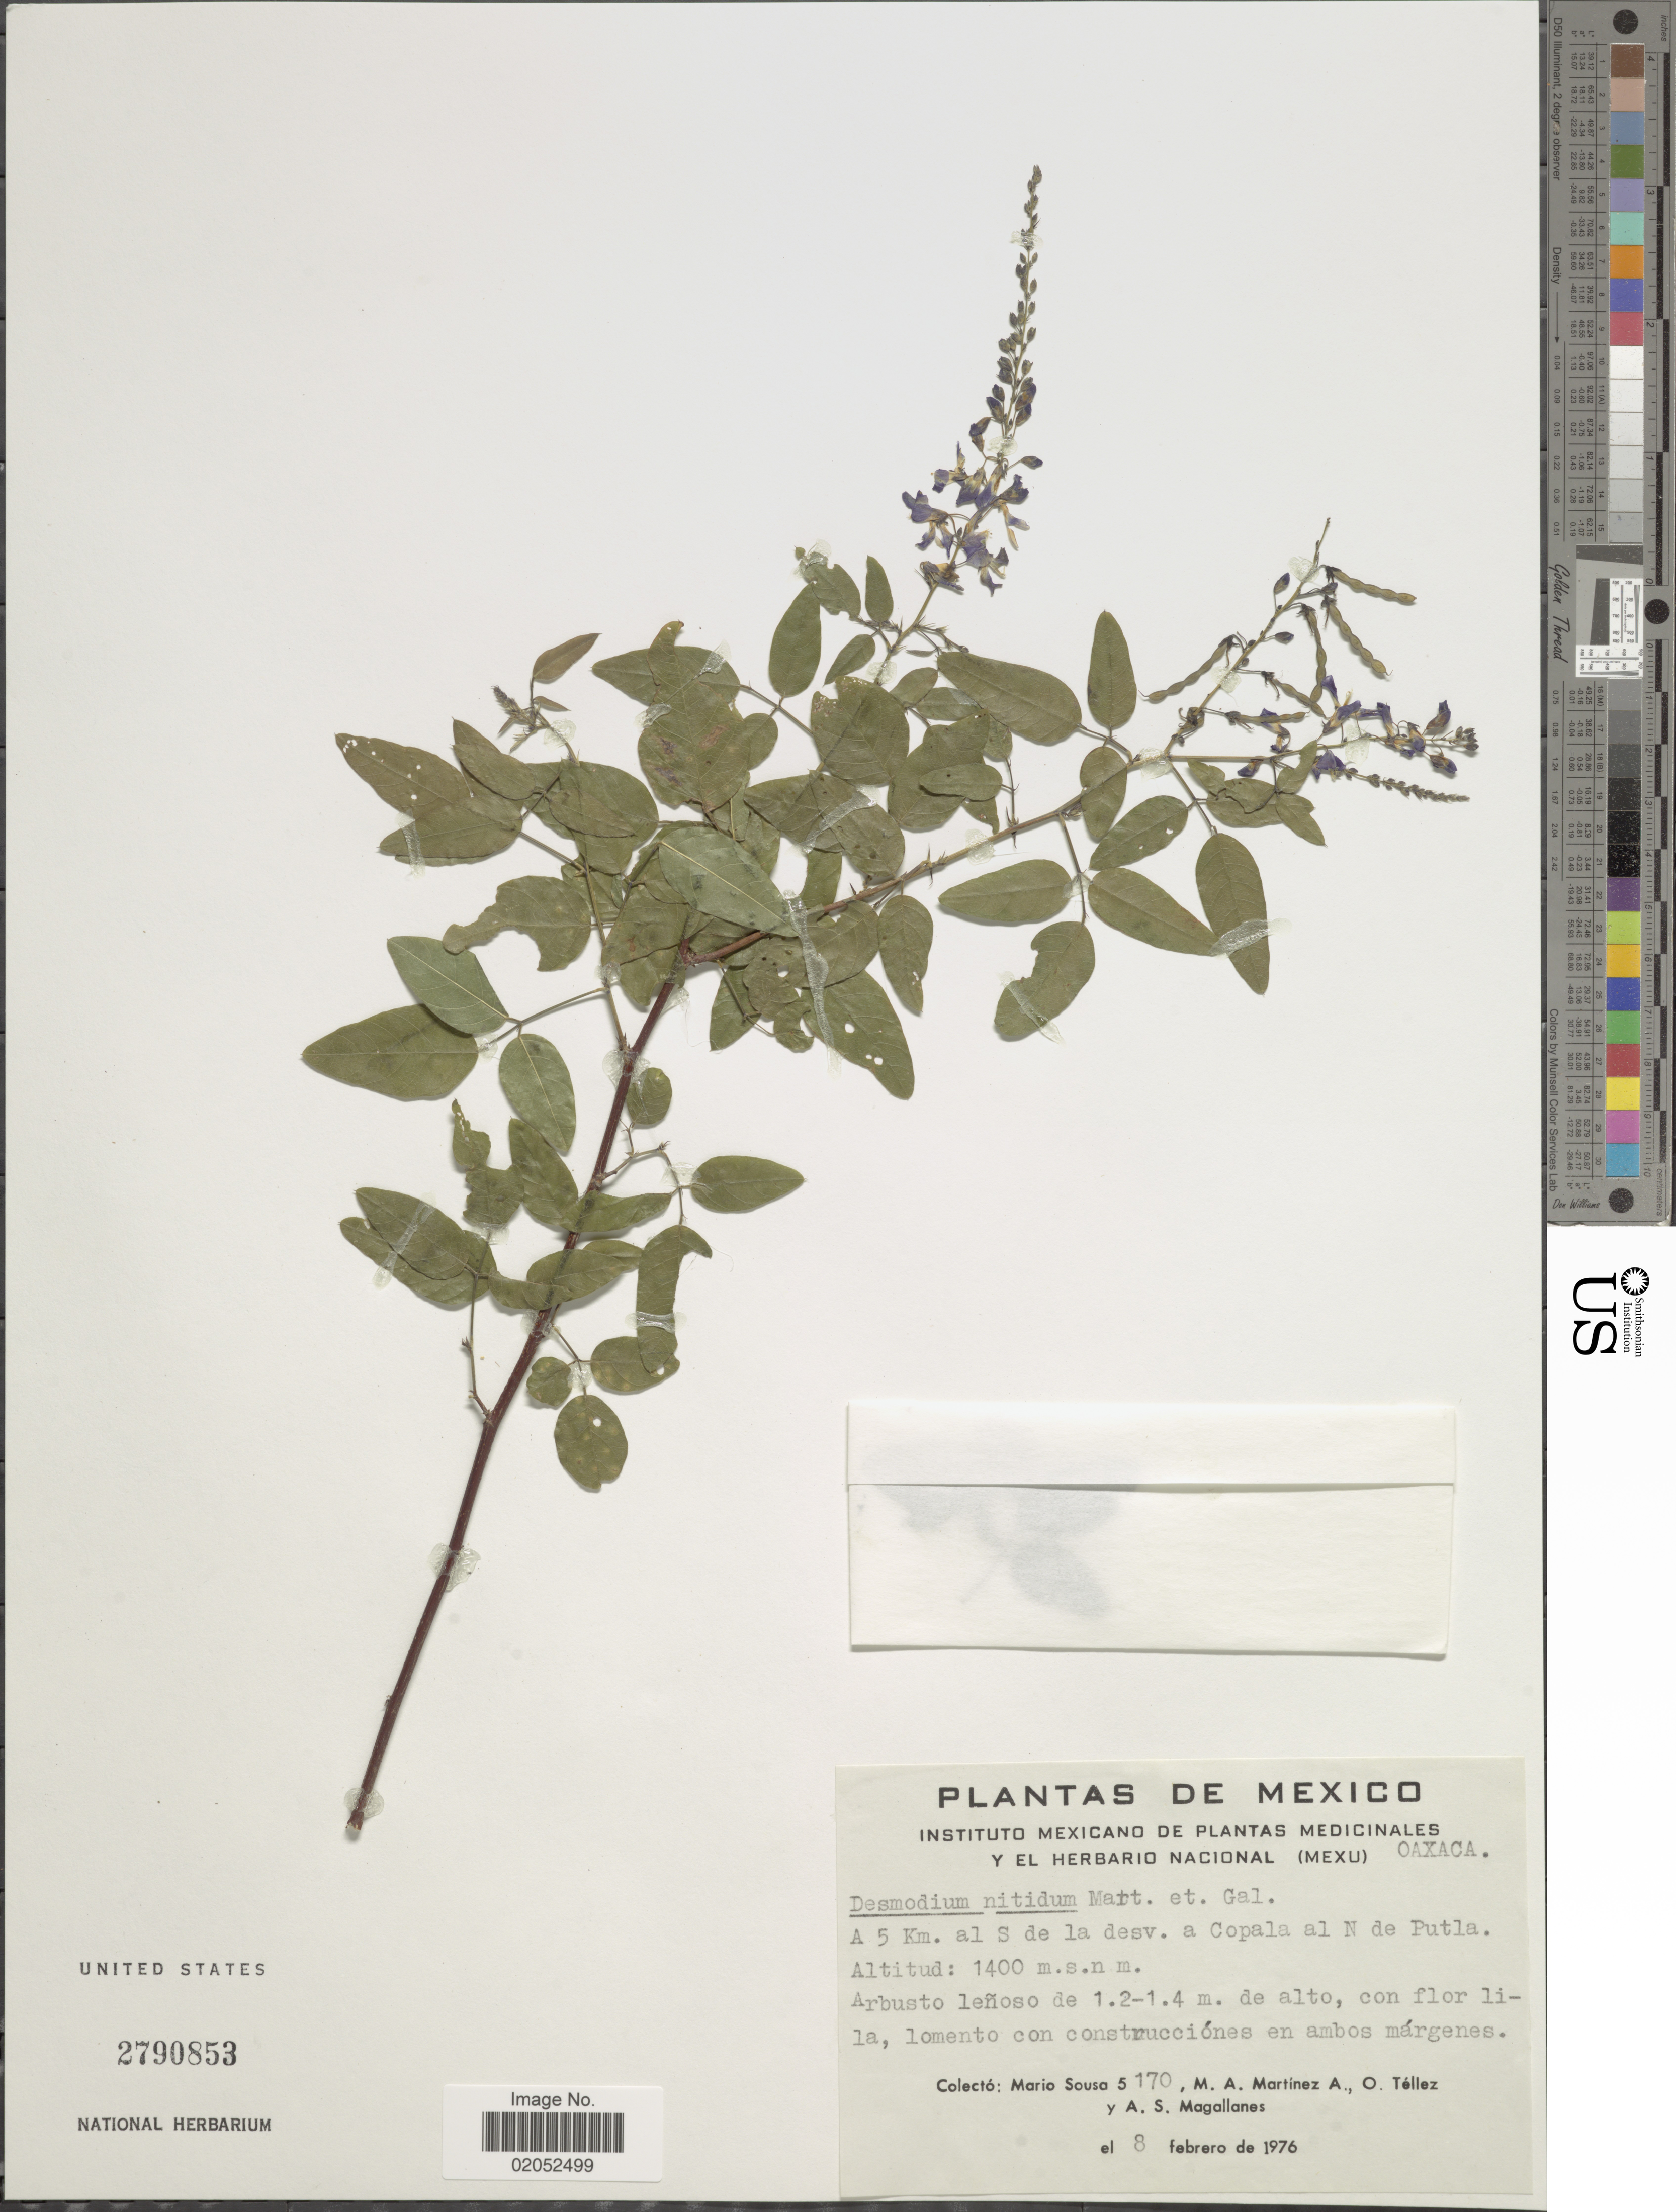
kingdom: Plantae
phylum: Tracheophyta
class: Magnoliopsida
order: Fabales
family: Fabaceae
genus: Desmodium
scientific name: Desmodium nitidum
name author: M. Martens & Galeotti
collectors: M. Sousa S., M. A. Martínez Alfaro, O. Tellez & A. Magallanes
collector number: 5170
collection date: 1976-02-08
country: Mexico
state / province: Oaxaca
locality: A 5 Km. al S de la desv. a Copala al N de Putla.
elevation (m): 1400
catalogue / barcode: US 2790853